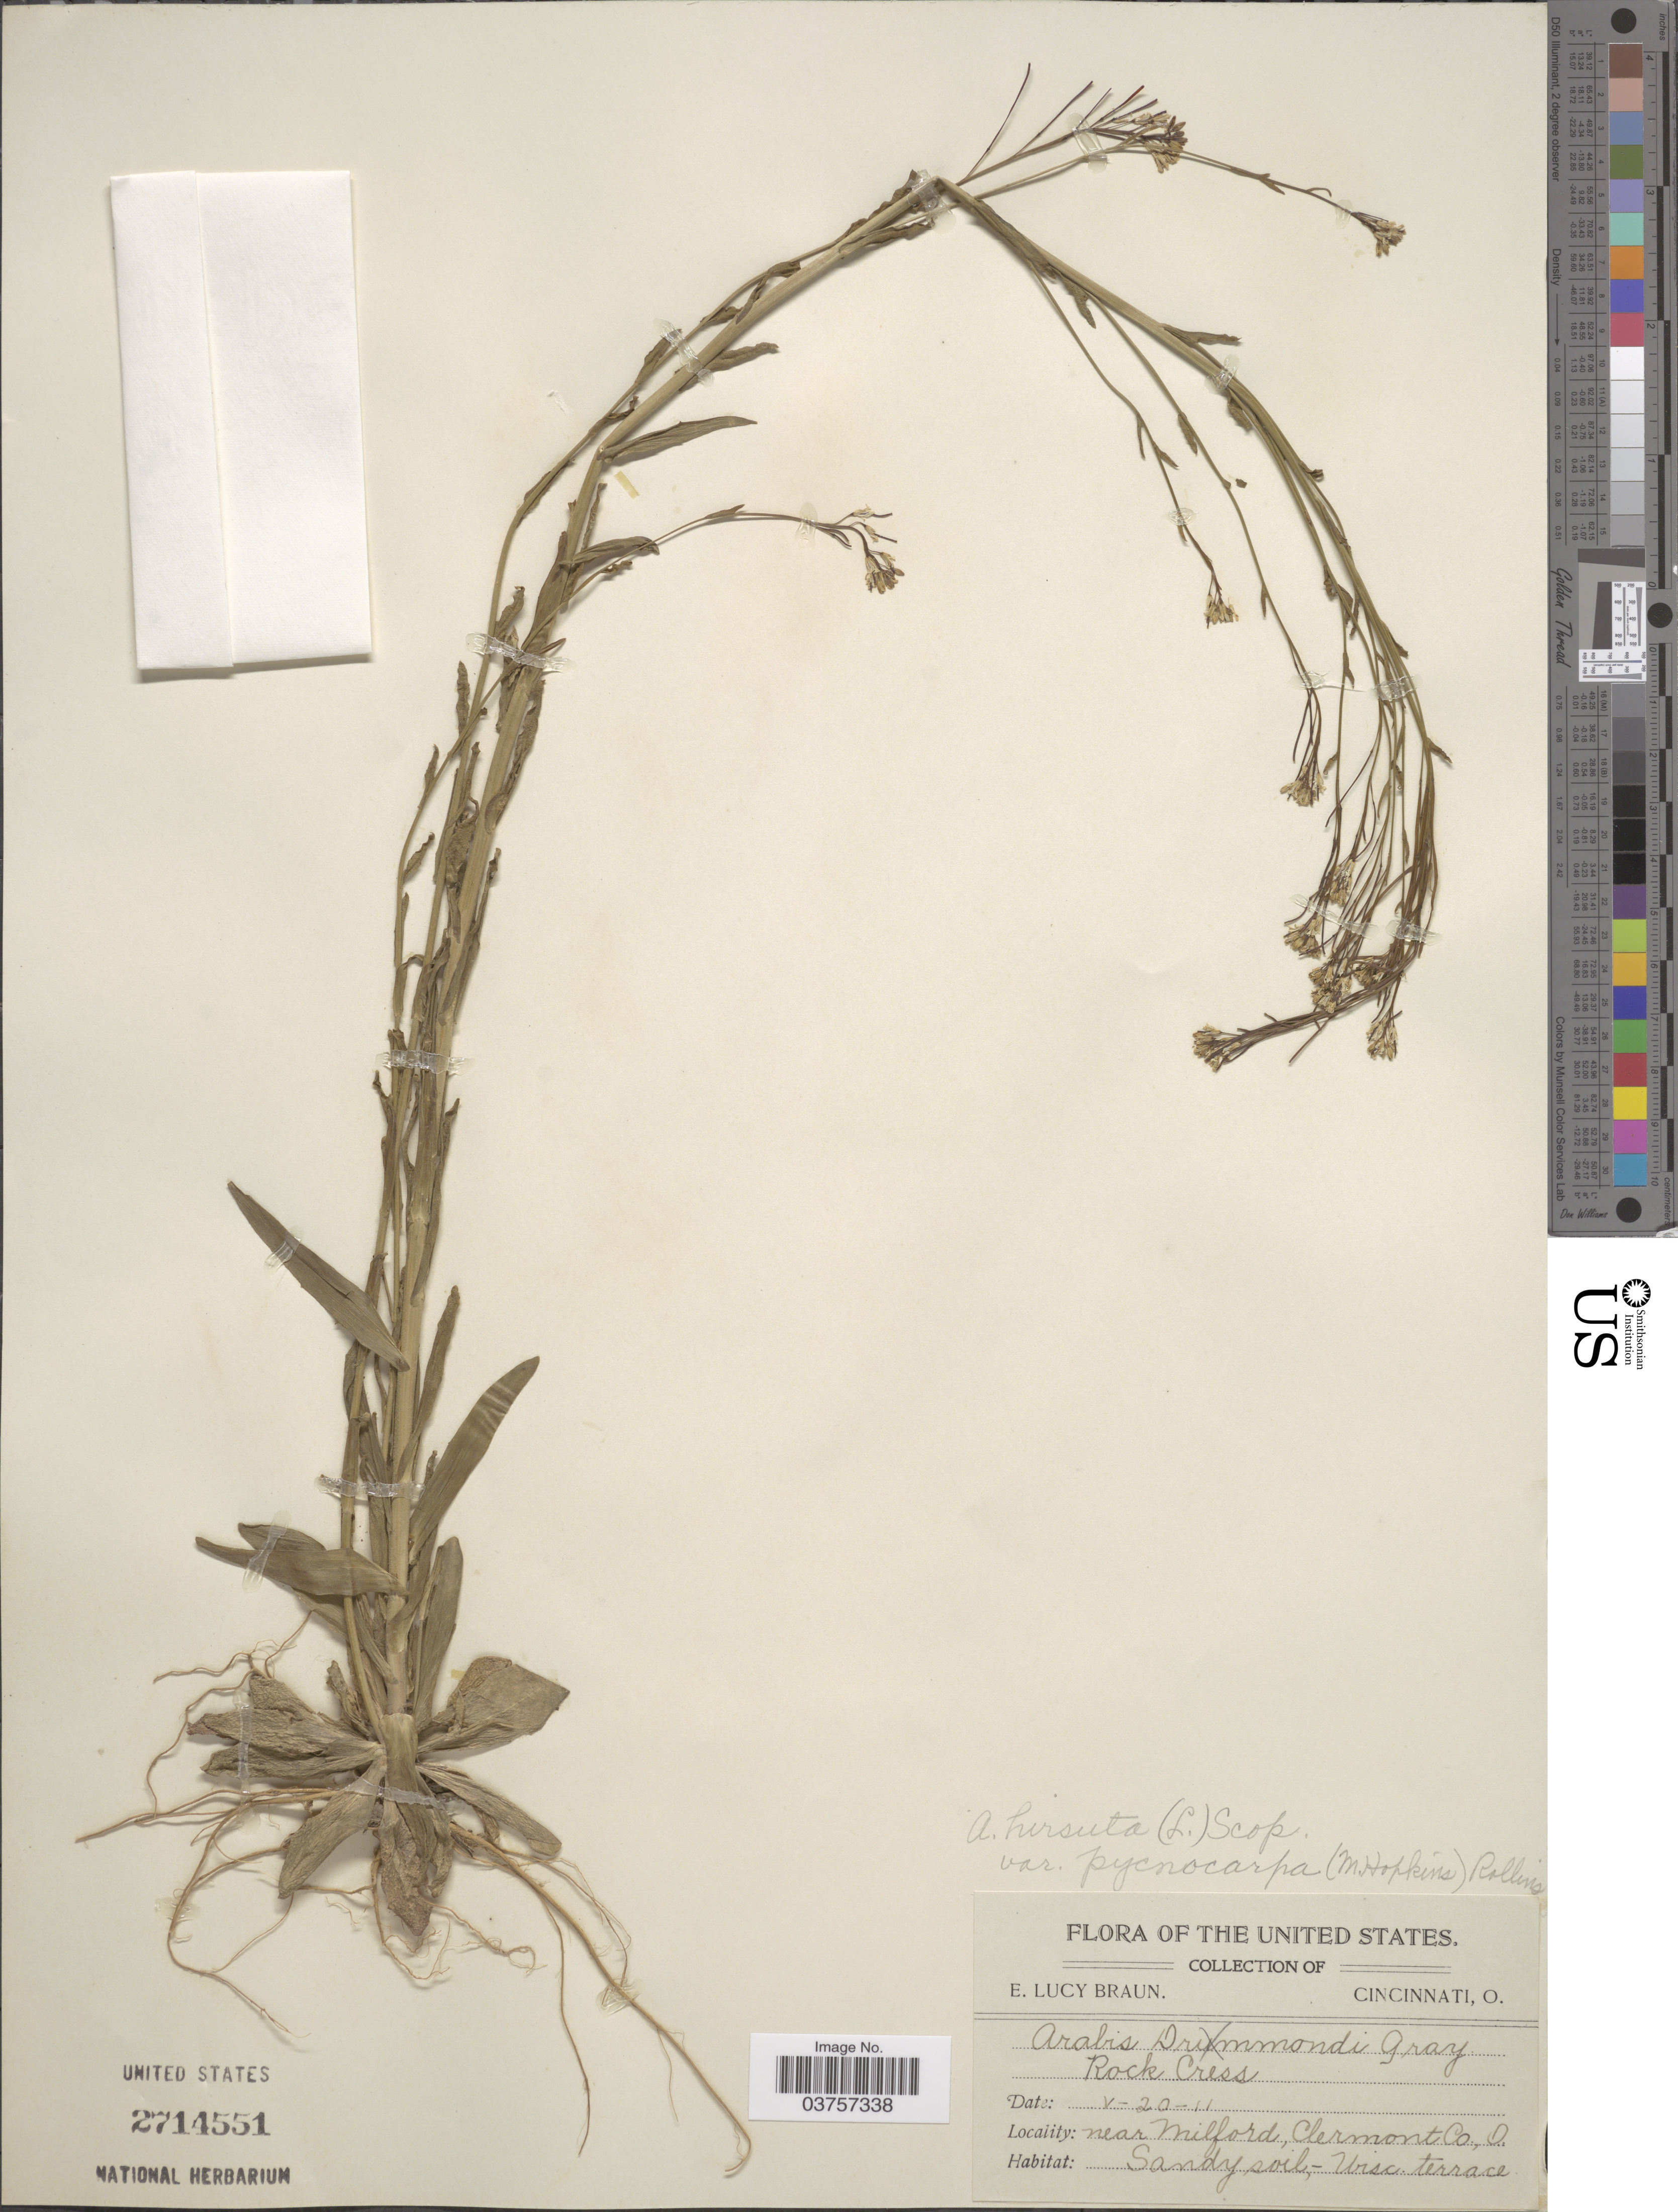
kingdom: Plantae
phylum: Tracheophyta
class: Magnoliopsida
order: Brassicales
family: Brassicaceae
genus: Arabis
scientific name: Arabis hirsuta var. pycnocarpa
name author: M. Hopkins & Rollins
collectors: E. L. Braun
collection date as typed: Transcribed d/m/y: 20/5/11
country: United States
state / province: Ohio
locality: Near Milford, Clermont Co.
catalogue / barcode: US 2714551